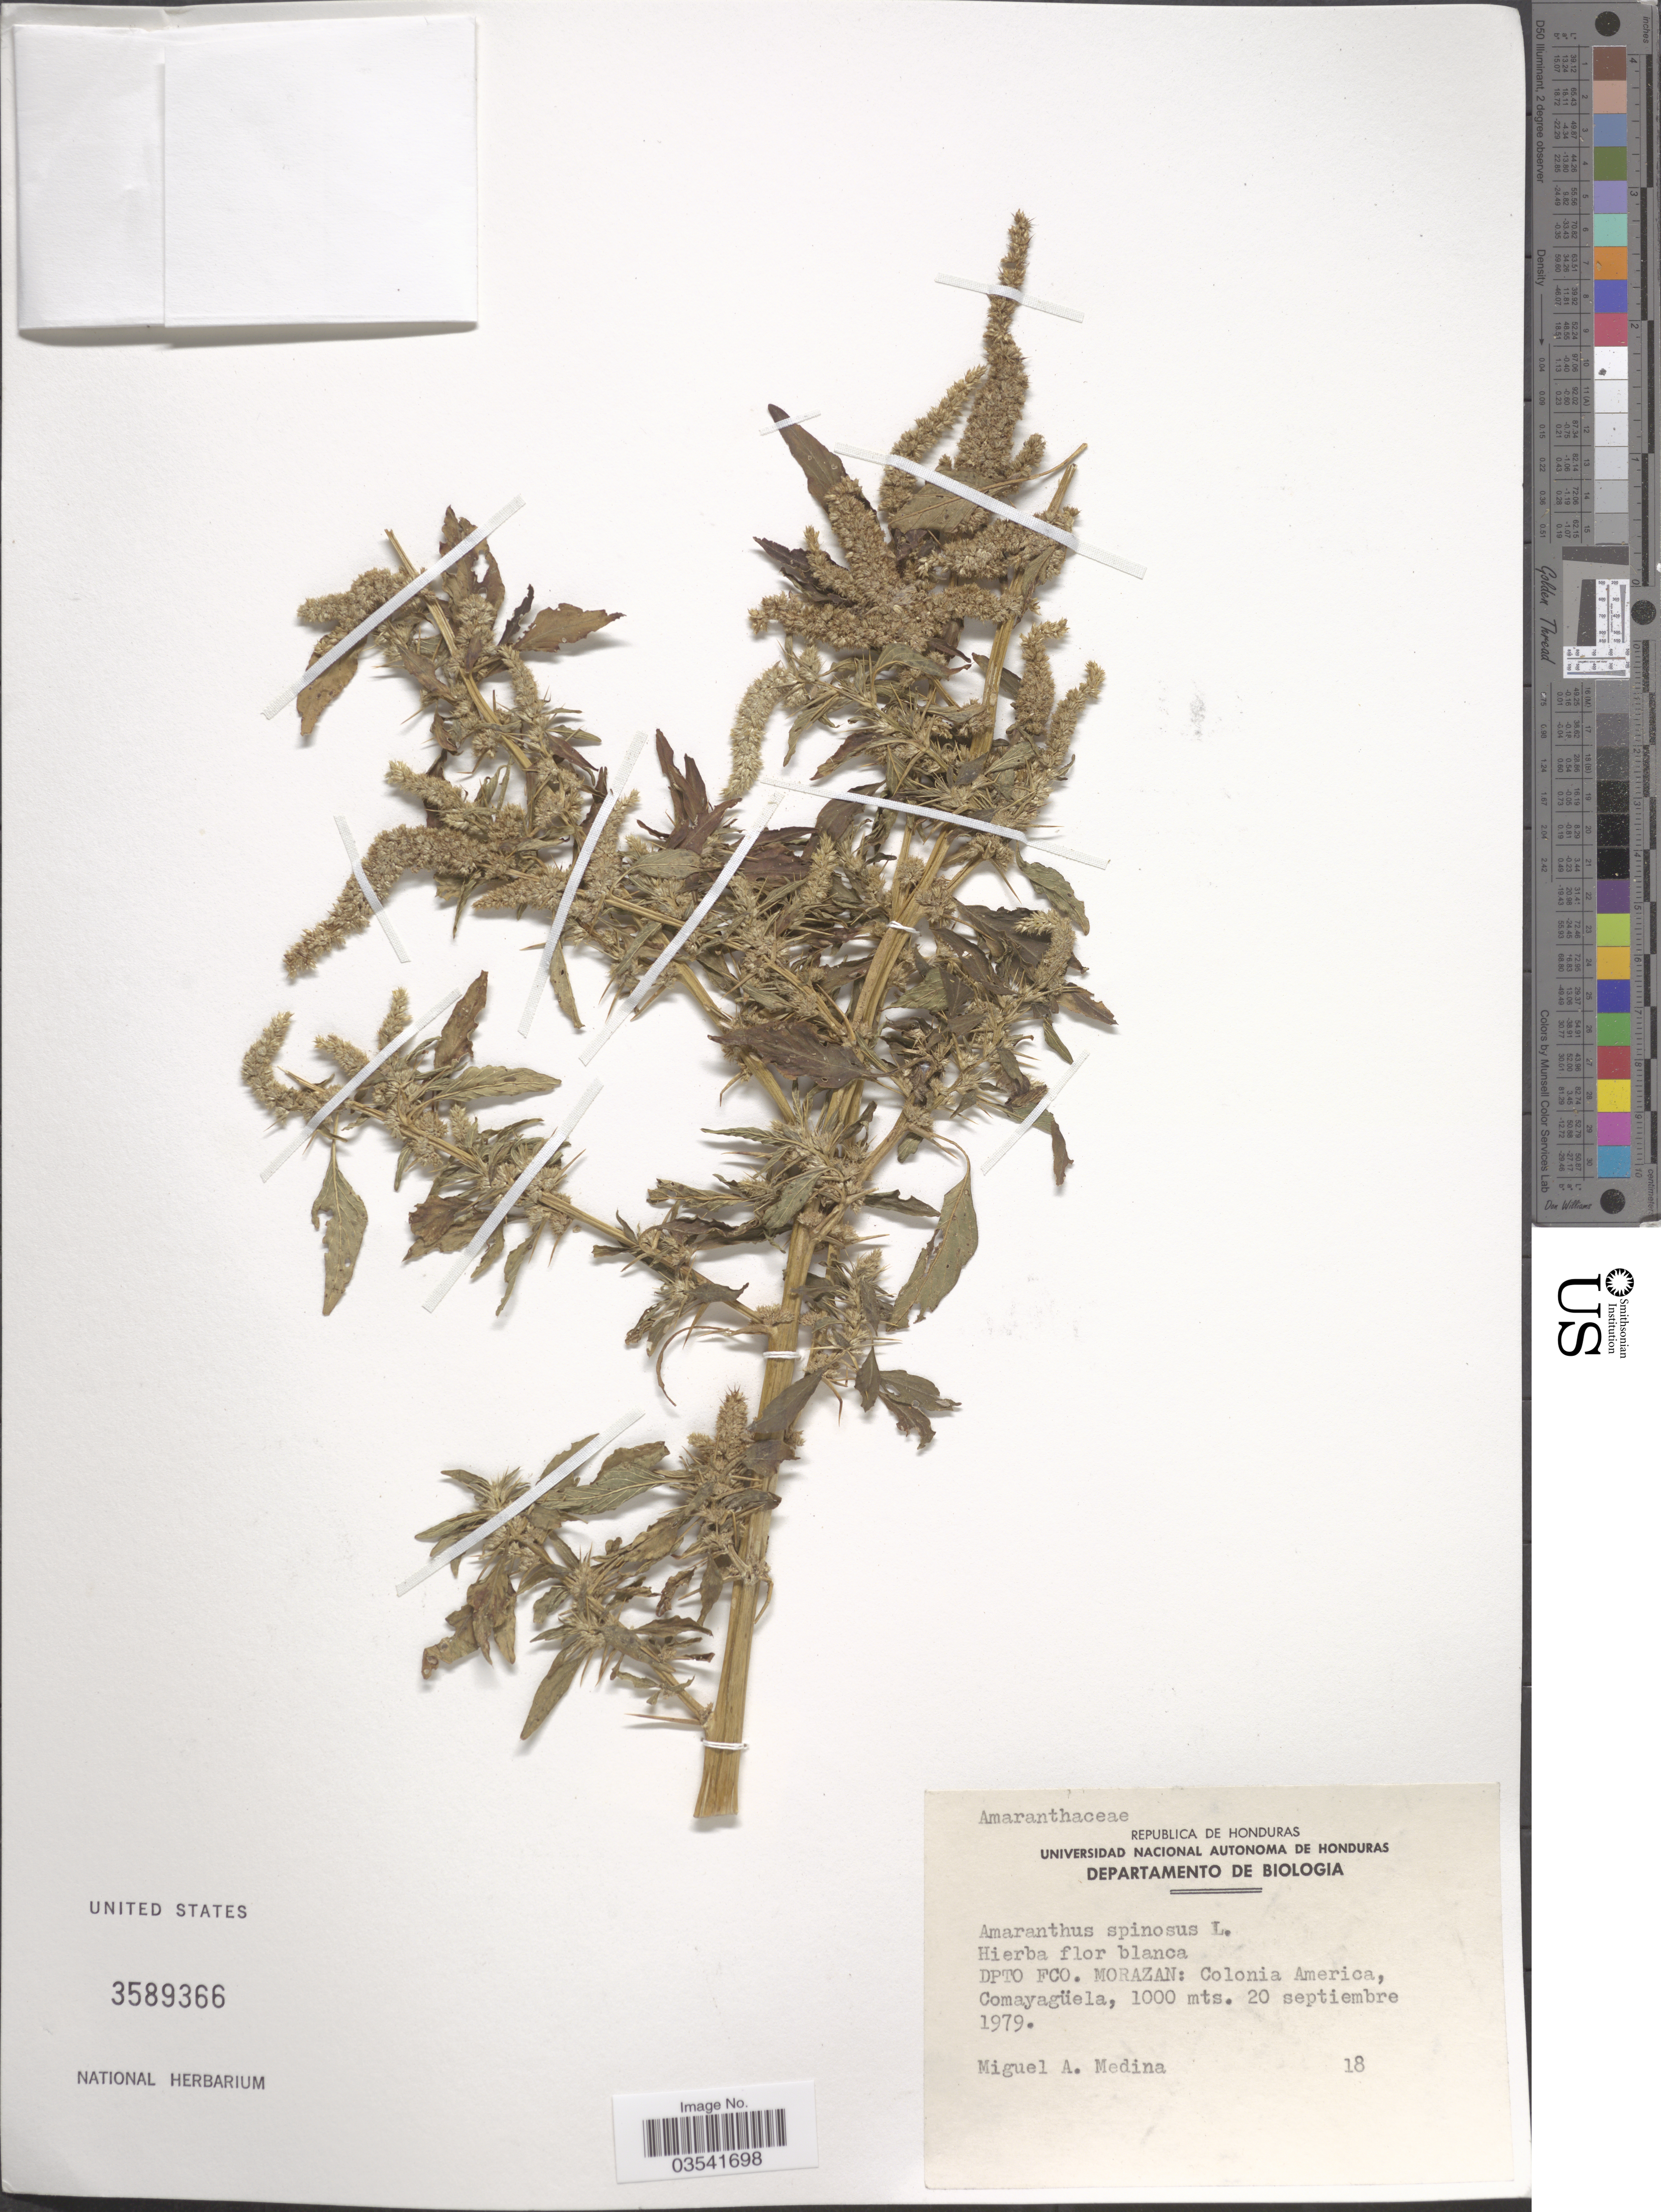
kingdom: Plantae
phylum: Tracheophyta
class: Magnoliopsida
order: Caryophyllales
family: Amaranthaceae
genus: Amaranthus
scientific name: Amaranthus spinosus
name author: L.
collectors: M. Medina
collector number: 18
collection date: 1979-09-20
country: Honduras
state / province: Fco. Morazán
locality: Dpto Fco. Morazan: Colonia America, Comayagüela.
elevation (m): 1000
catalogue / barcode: US 3589366